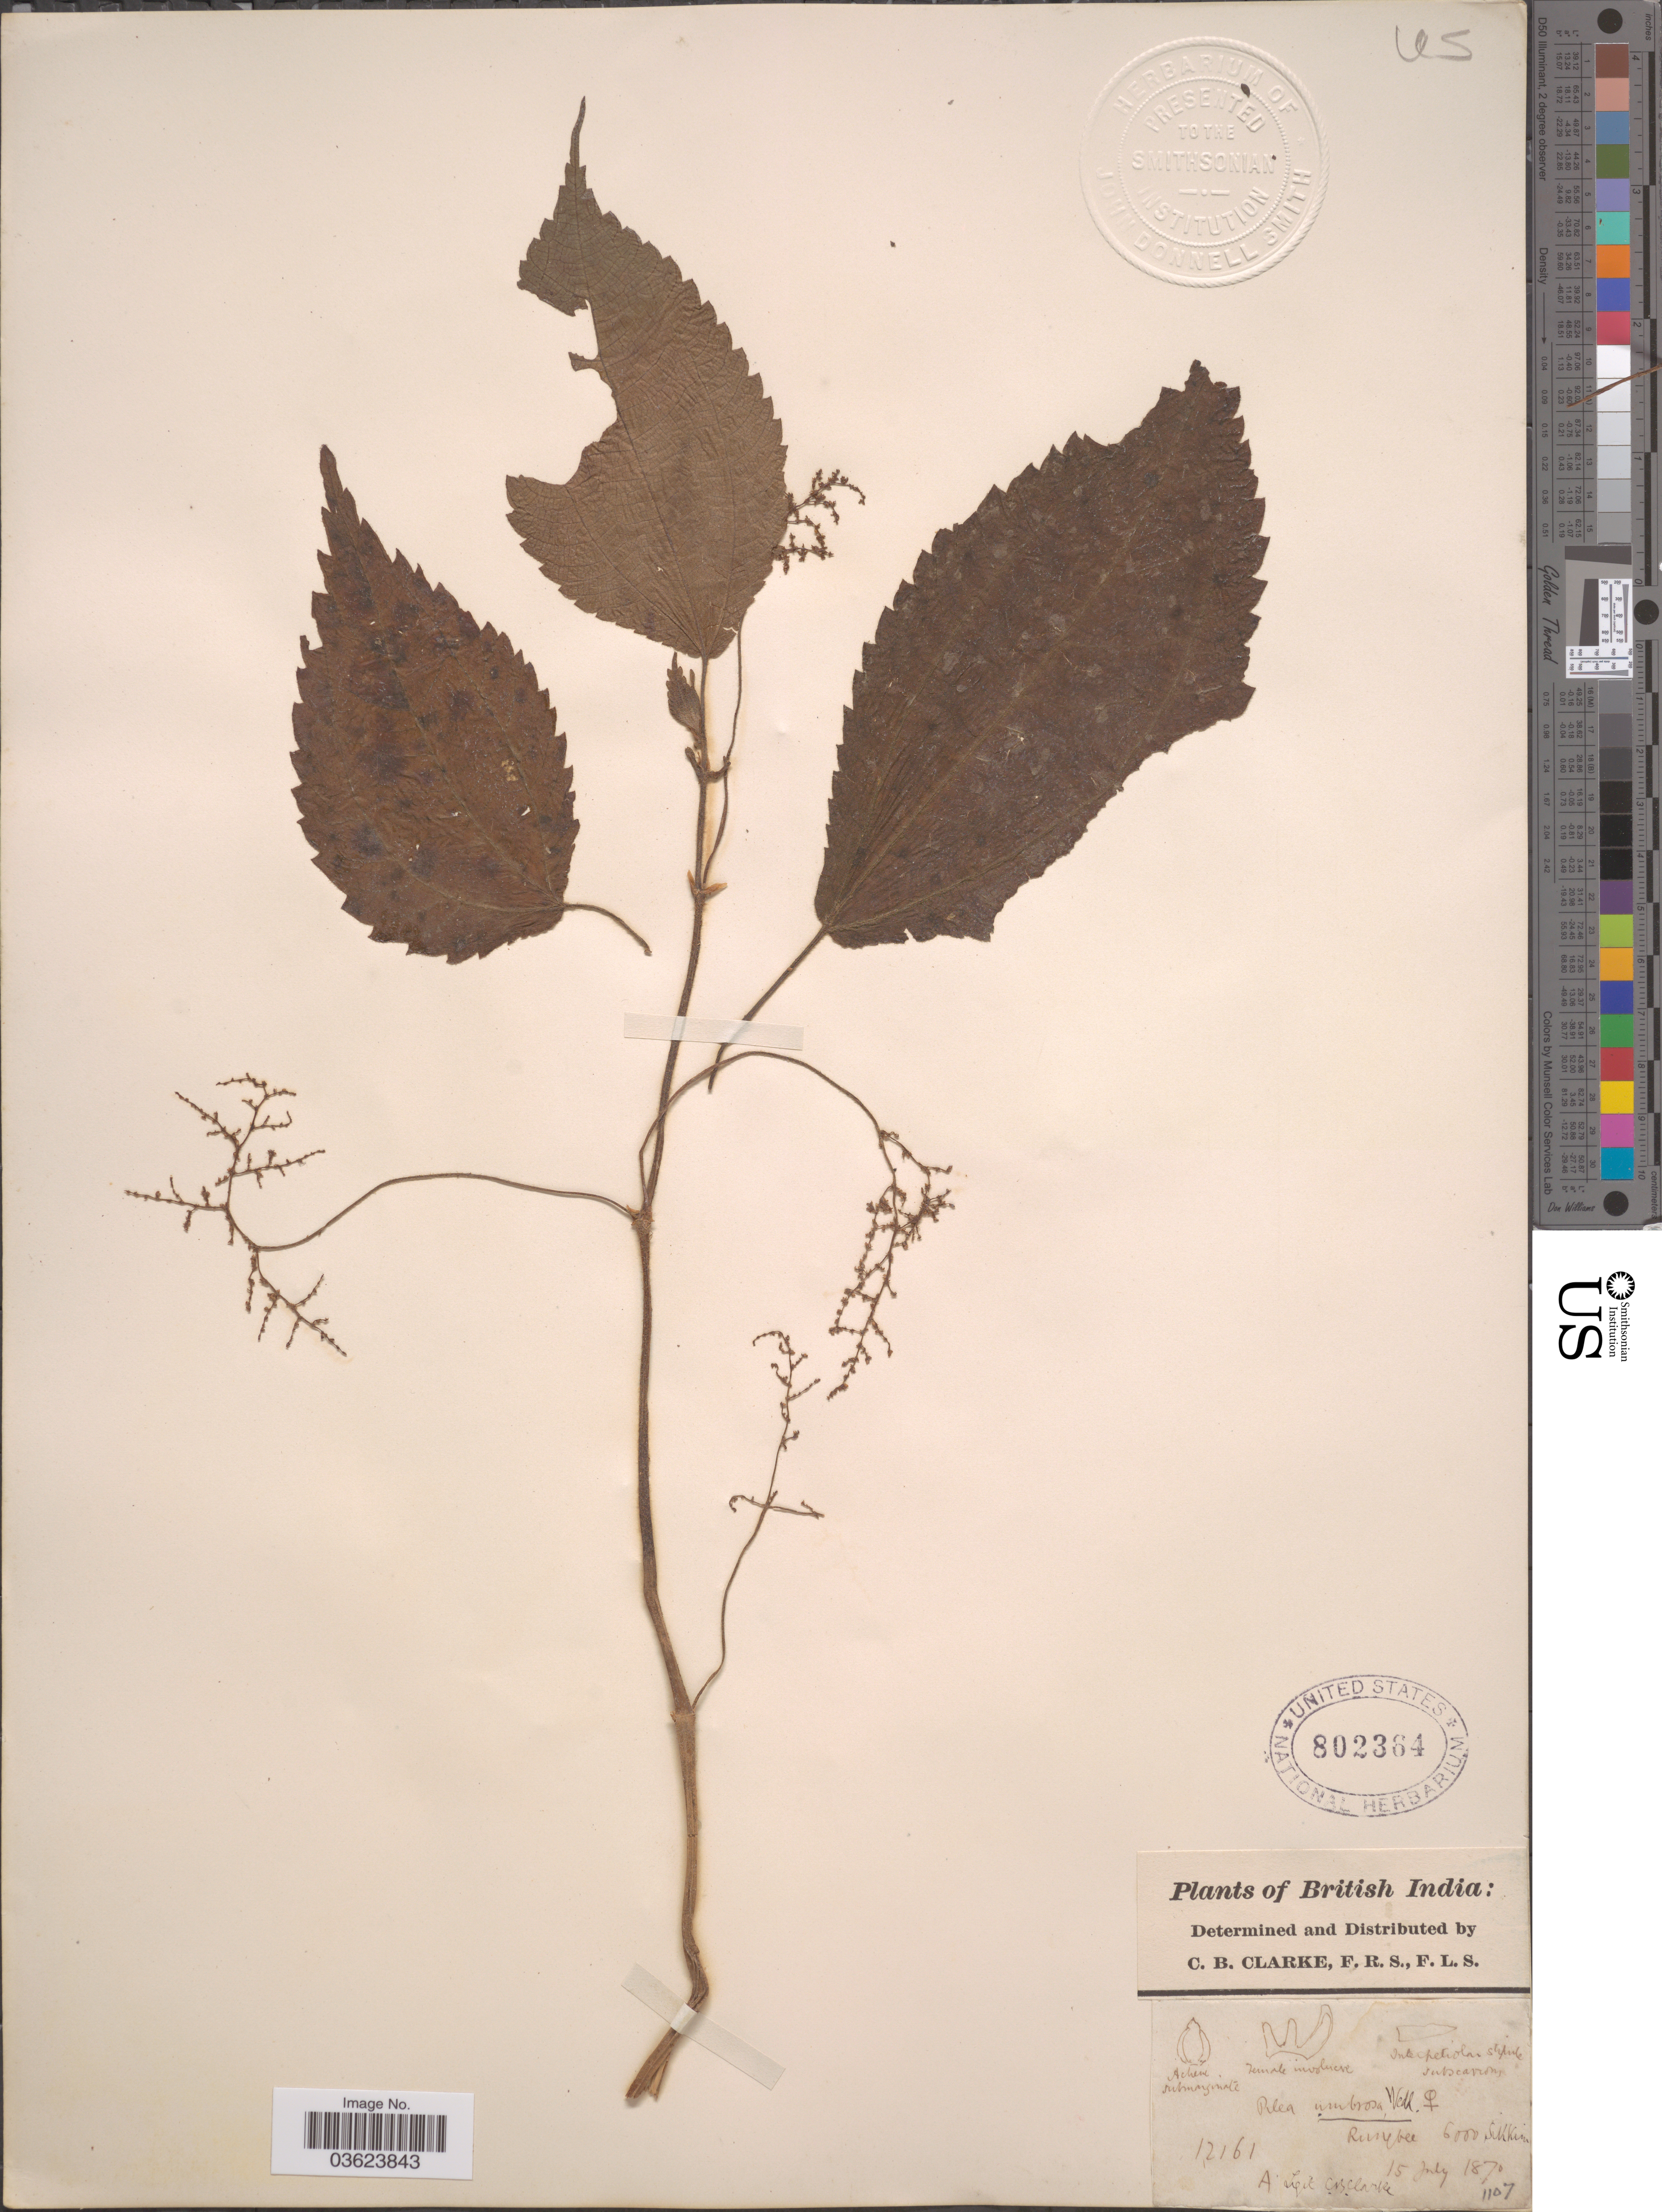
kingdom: Plantae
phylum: Tracheophyta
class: Magnoliopsida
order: Rosales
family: Urticaceae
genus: Pilea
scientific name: Pilea umbrosa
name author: Blume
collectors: C. B. Clarke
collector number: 12161A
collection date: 1870-07-15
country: India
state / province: Sikkim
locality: British India. Rungbee. Sikkim.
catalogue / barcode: US 802364